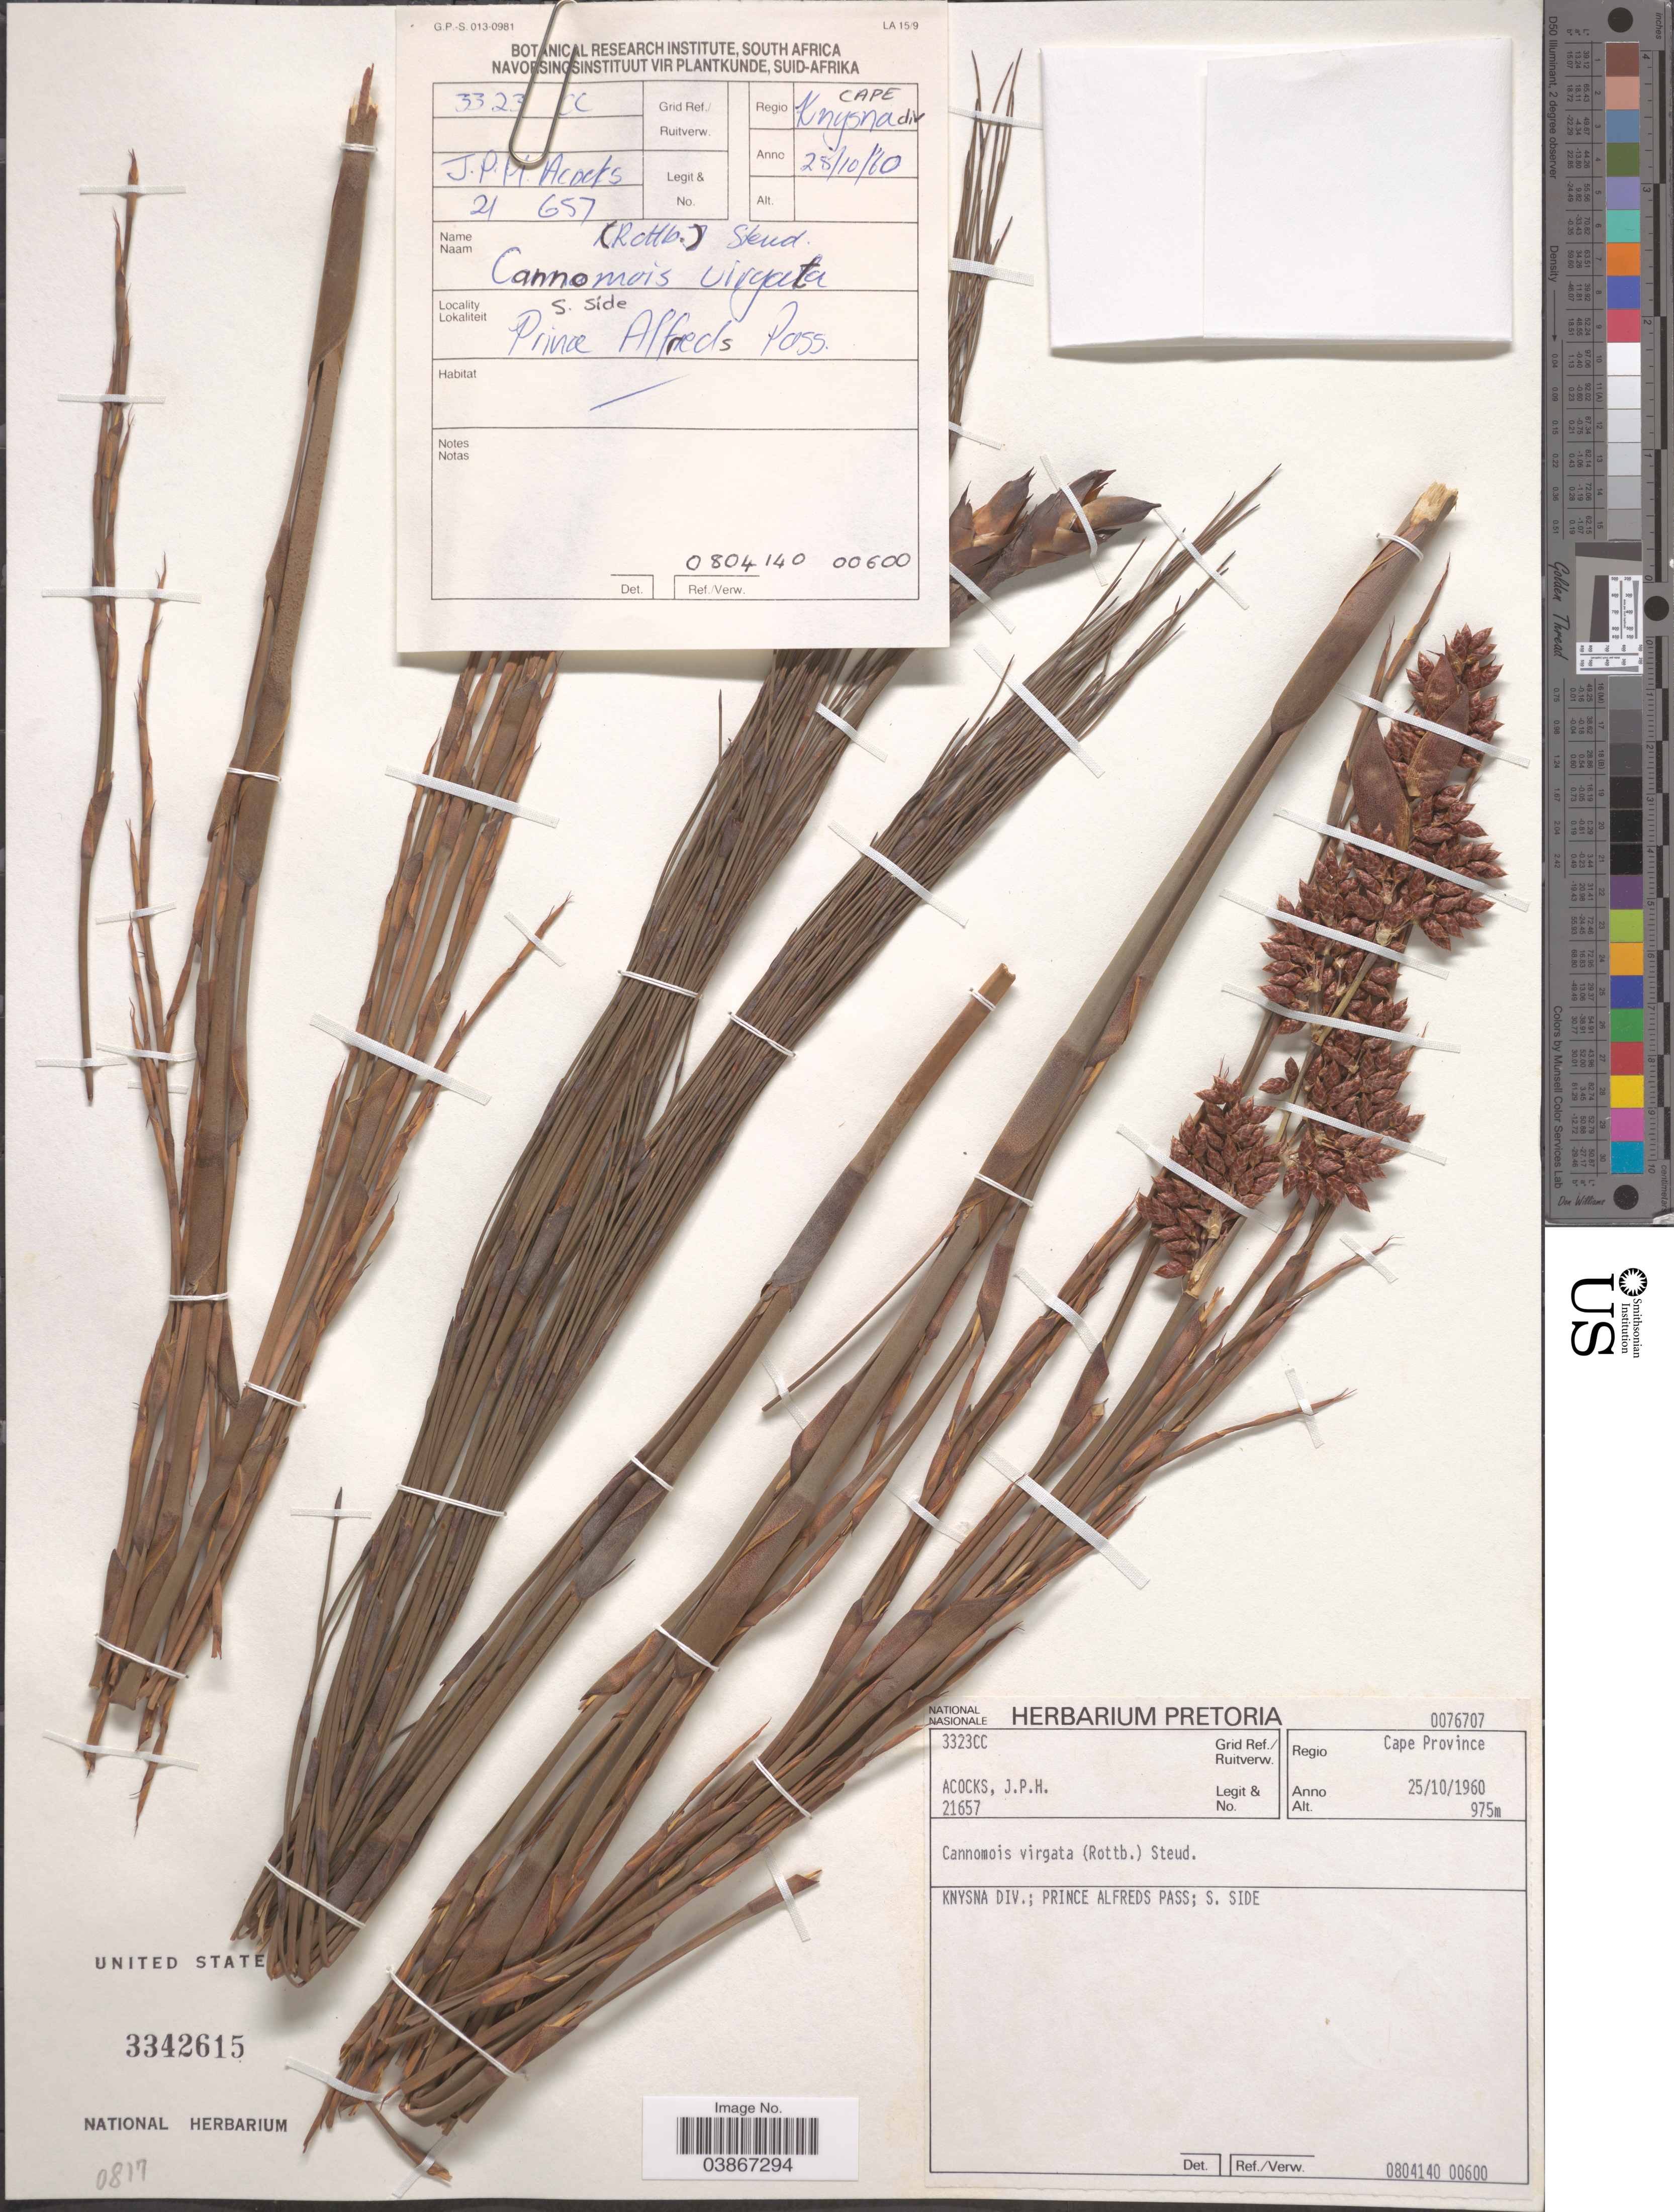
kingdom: Plantae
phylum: Tracheophyta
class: Liliopsida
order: Poales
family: Restionaceae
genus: Cannomois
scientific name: Cannomois virgata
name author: (Rottb.) Steud.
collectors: J. P. Acocks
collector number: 21657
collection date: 1960-10-25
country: South Africa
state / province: Western Cape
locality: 3323CC Grid Ref./Ruitverw. Regio Cape Province. Knysna Div.; Prince Alfreds Pass; S. Side.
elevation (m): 975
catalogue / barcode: US 3342615